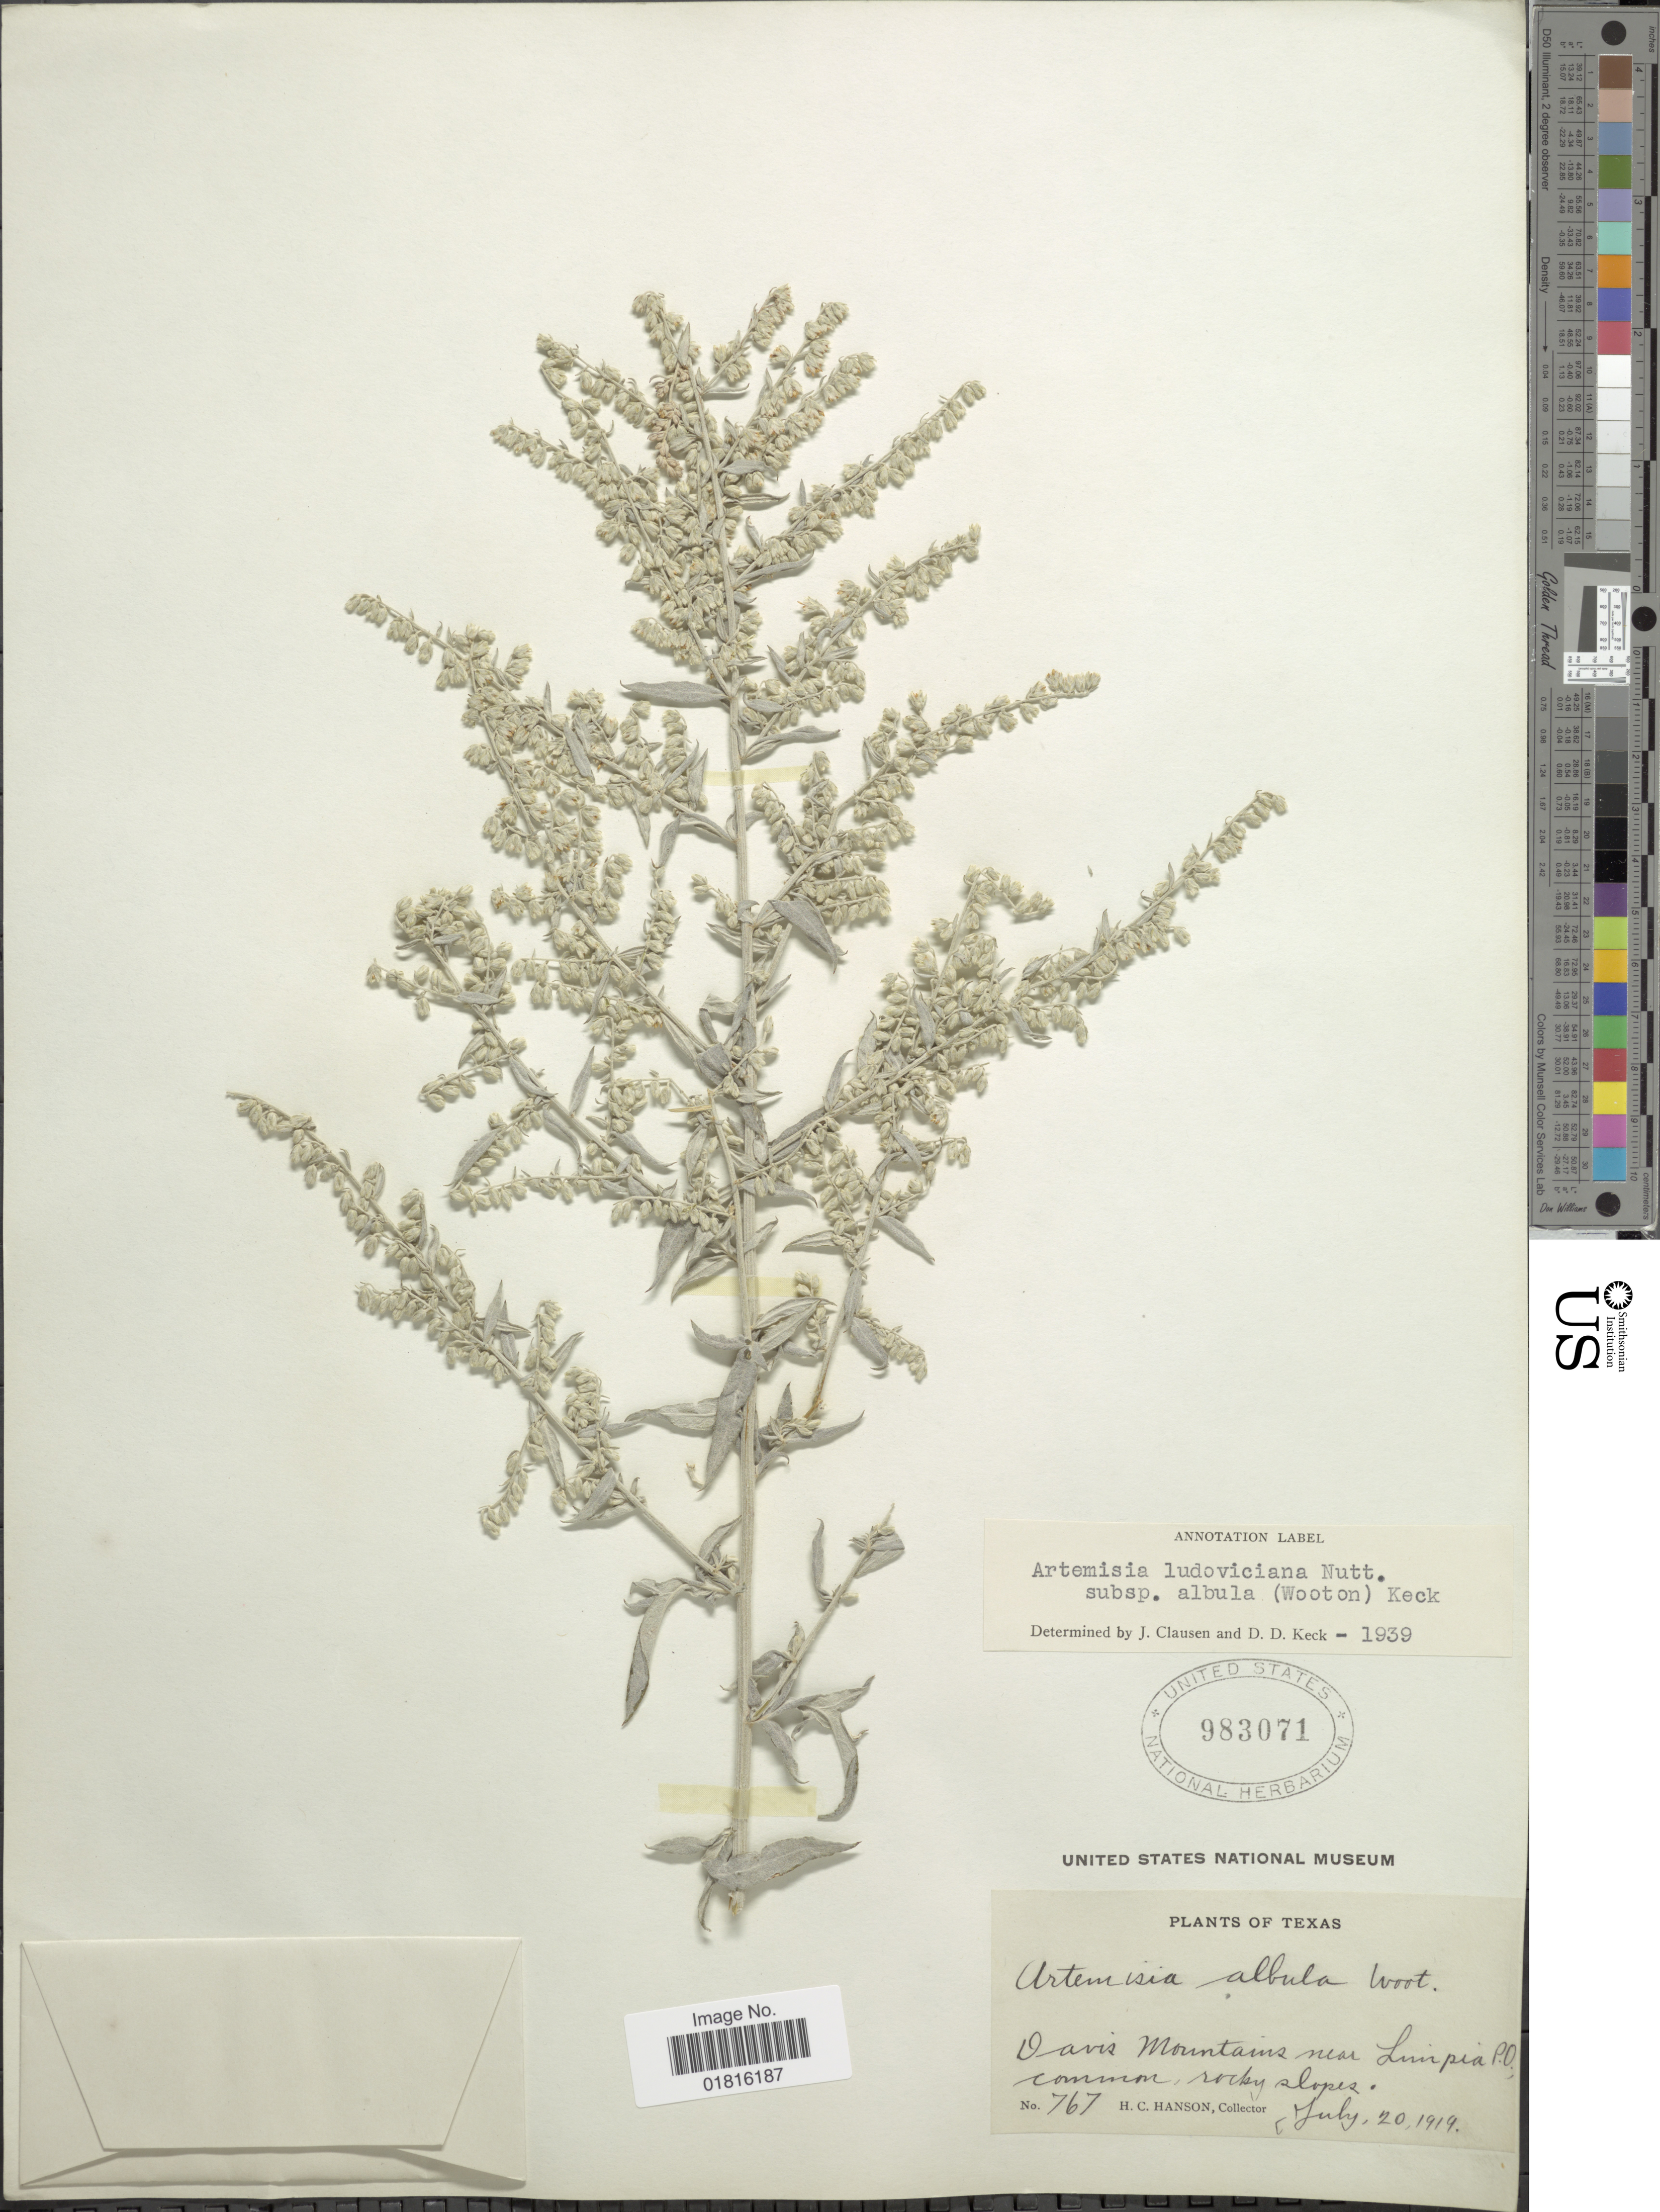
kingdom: Plantae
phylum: Tracheophyta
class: Magnoliopsida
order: Asterales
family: Asteraceae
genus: Artemisia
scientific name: Artemisia ludoviciana subsp. albula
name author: (Wooton) D.D. Keck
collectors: H. Hanson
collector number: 767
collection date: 1919-07-20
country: United States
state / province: Texas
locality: Davis Mountains near Limpia P.O. common, rocky slopes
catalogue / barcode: US 983071